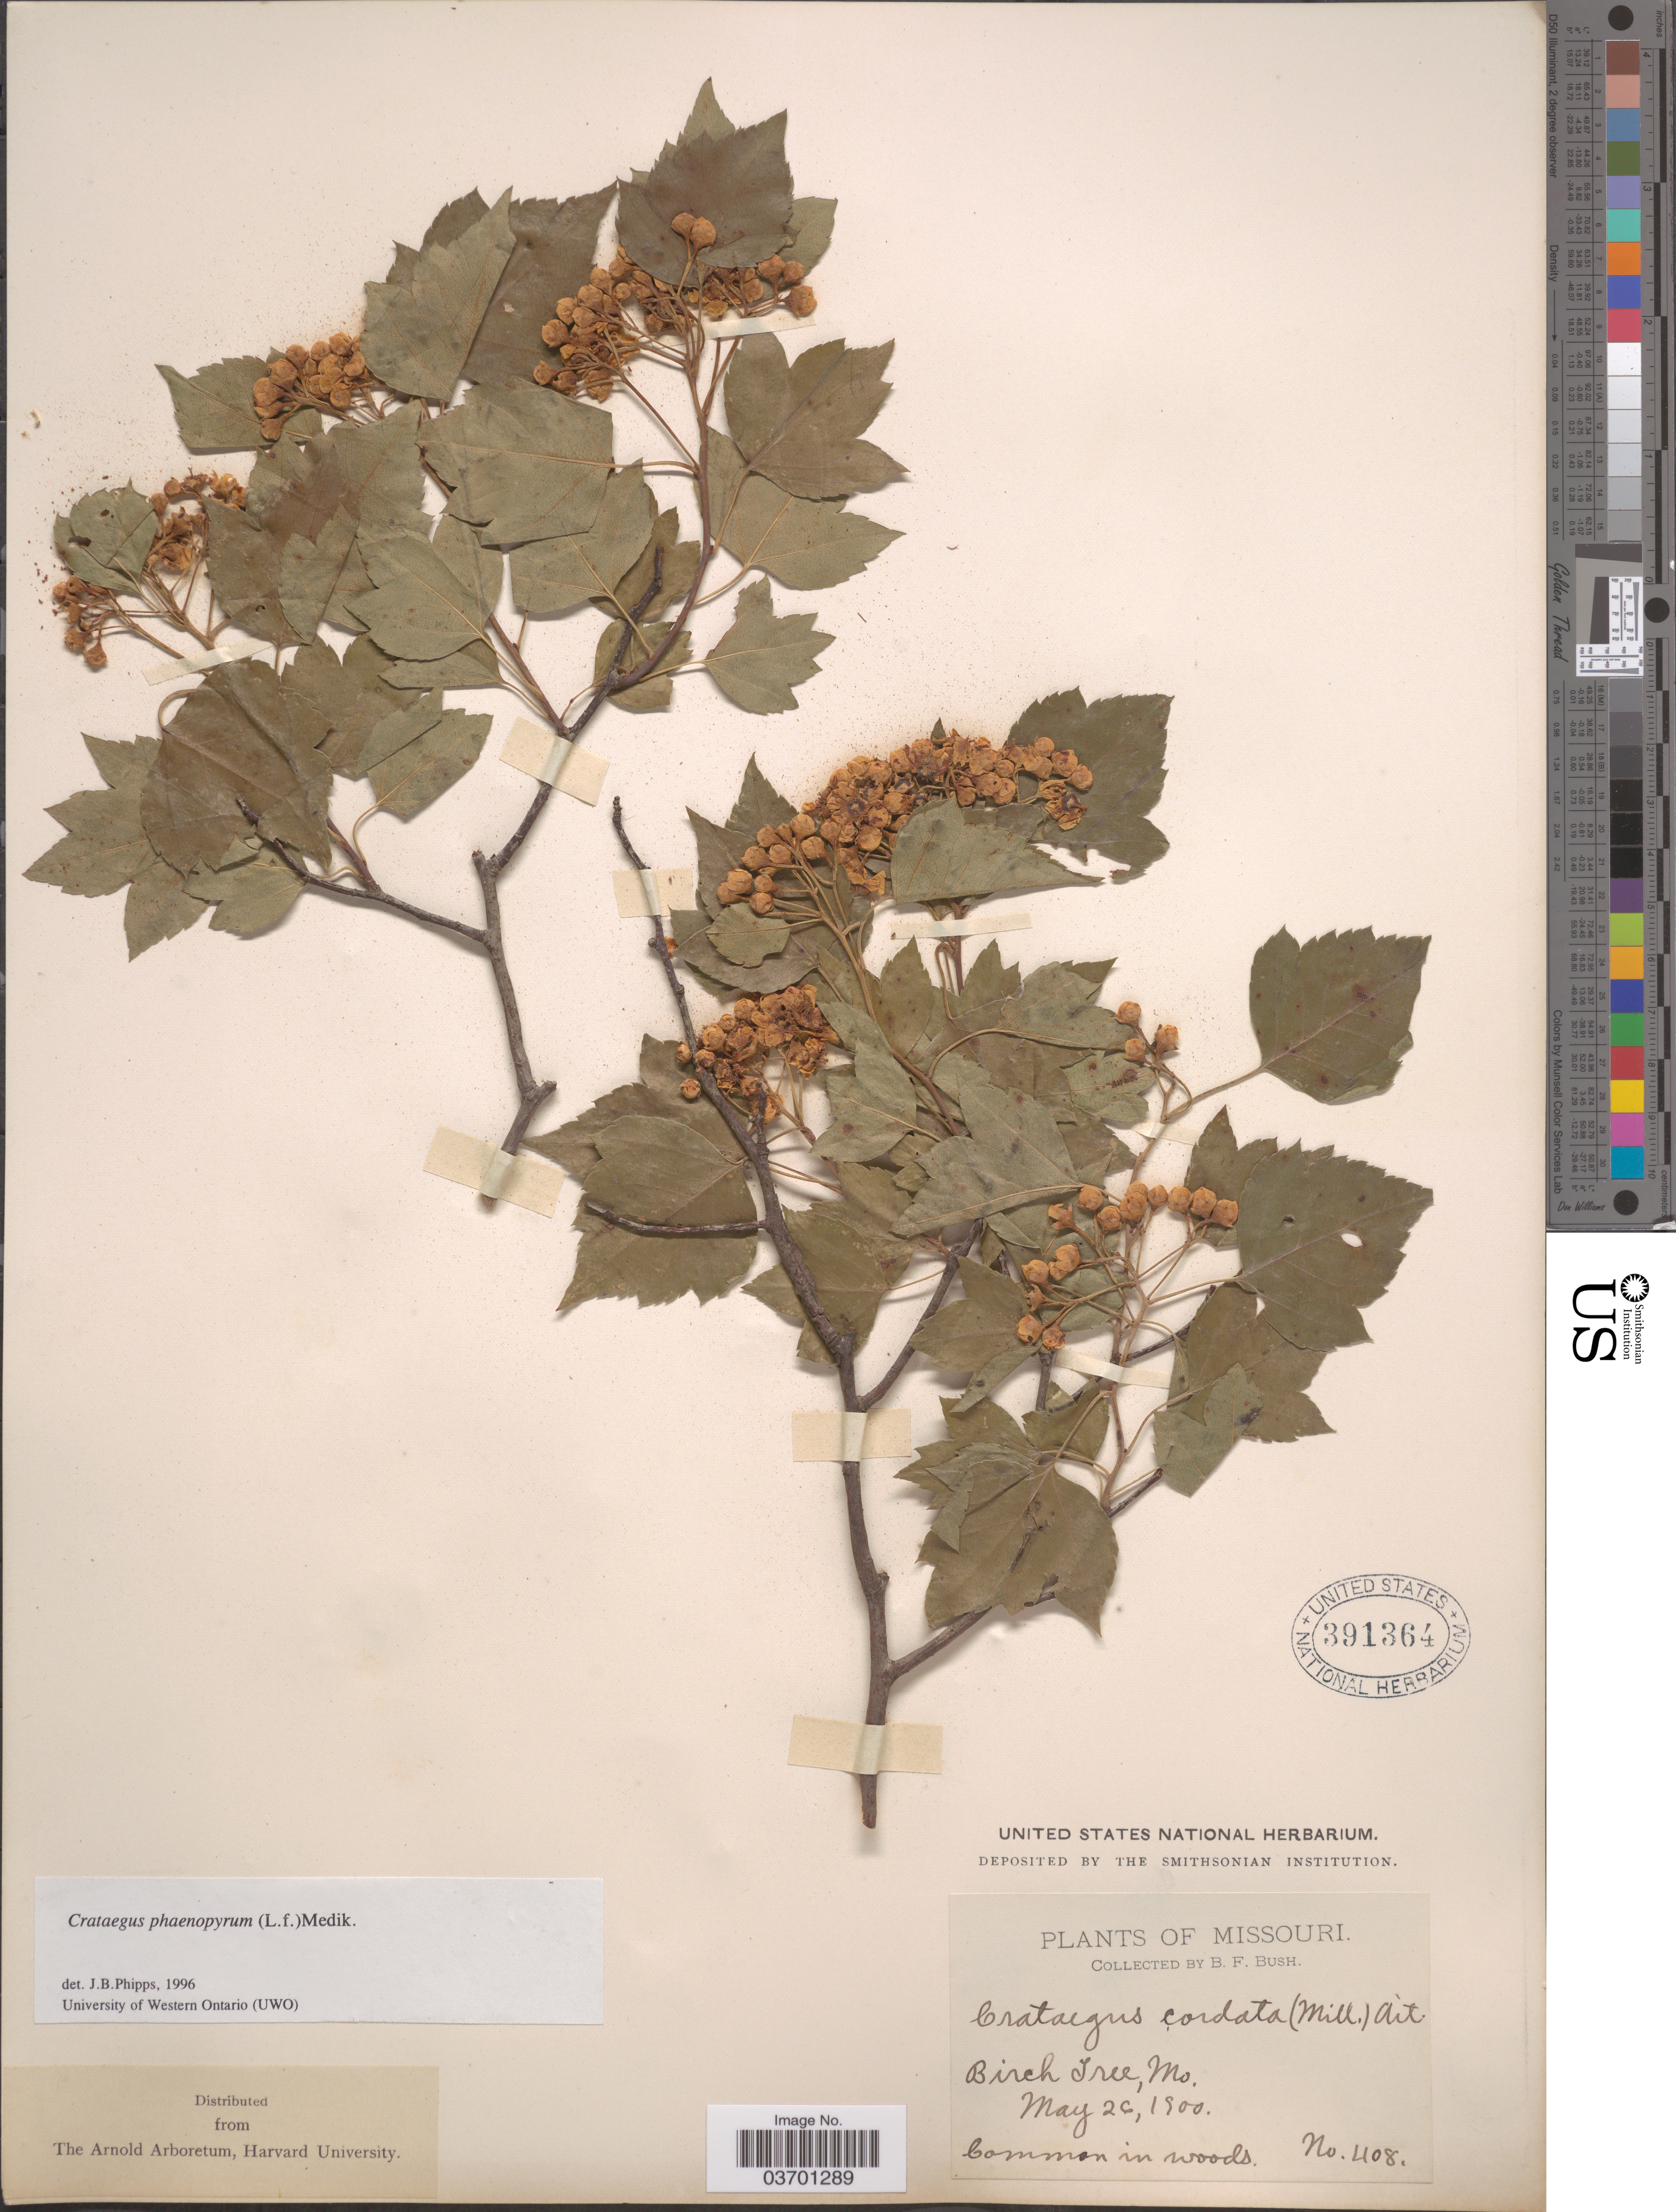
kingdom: Plantae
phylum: Tracheophyta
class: Magnoliopsida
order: Rosales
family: Rosaceae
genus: Crataegus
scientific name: Crataegus phaenopyrum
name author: (L. f.) Medik.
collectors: B. F. Bush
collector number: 408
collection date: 1900-05-26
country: United States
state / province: Missouri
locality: Birch Tree.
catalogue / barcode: US 391364